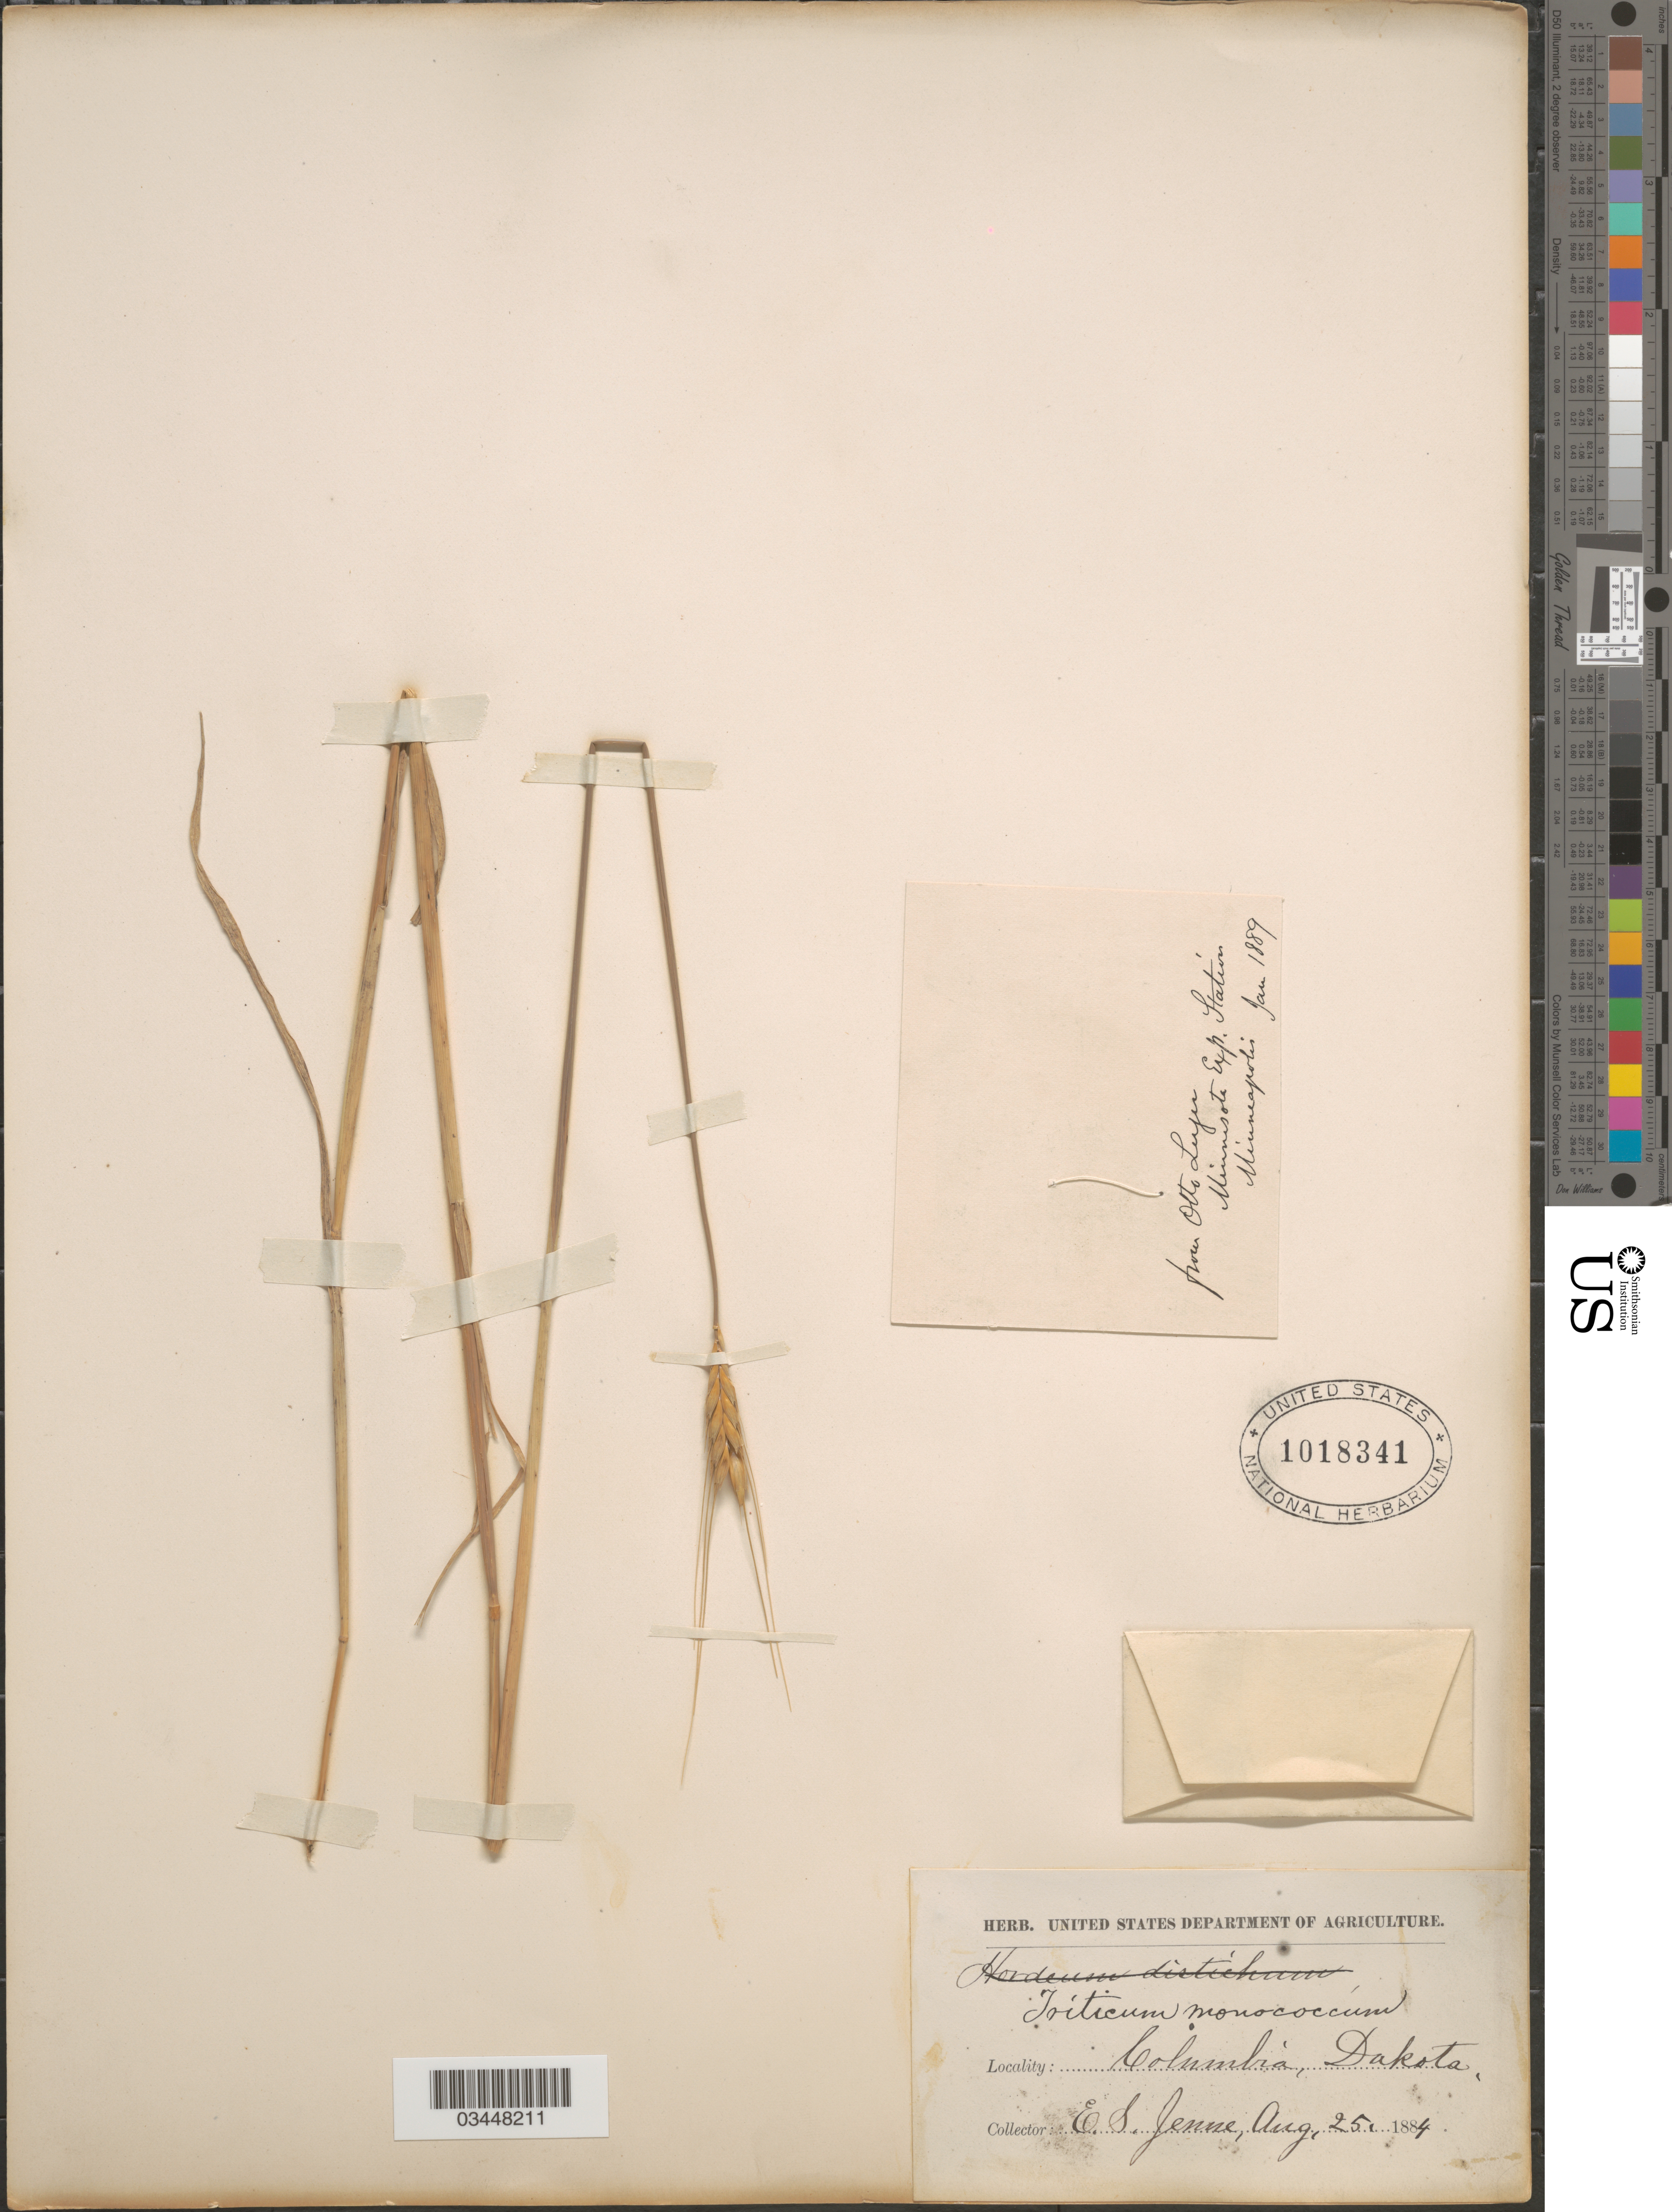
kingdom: Plantae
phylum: Tracheophyta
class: Liliopsida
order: Poales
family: Poaceae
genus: Triticum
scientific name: Triticum monococcum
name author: L.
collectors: E. Jenne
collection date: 1884-08-25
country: United States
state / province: South Dakota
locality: Columbia, Dakota.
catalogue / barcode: US 1018341